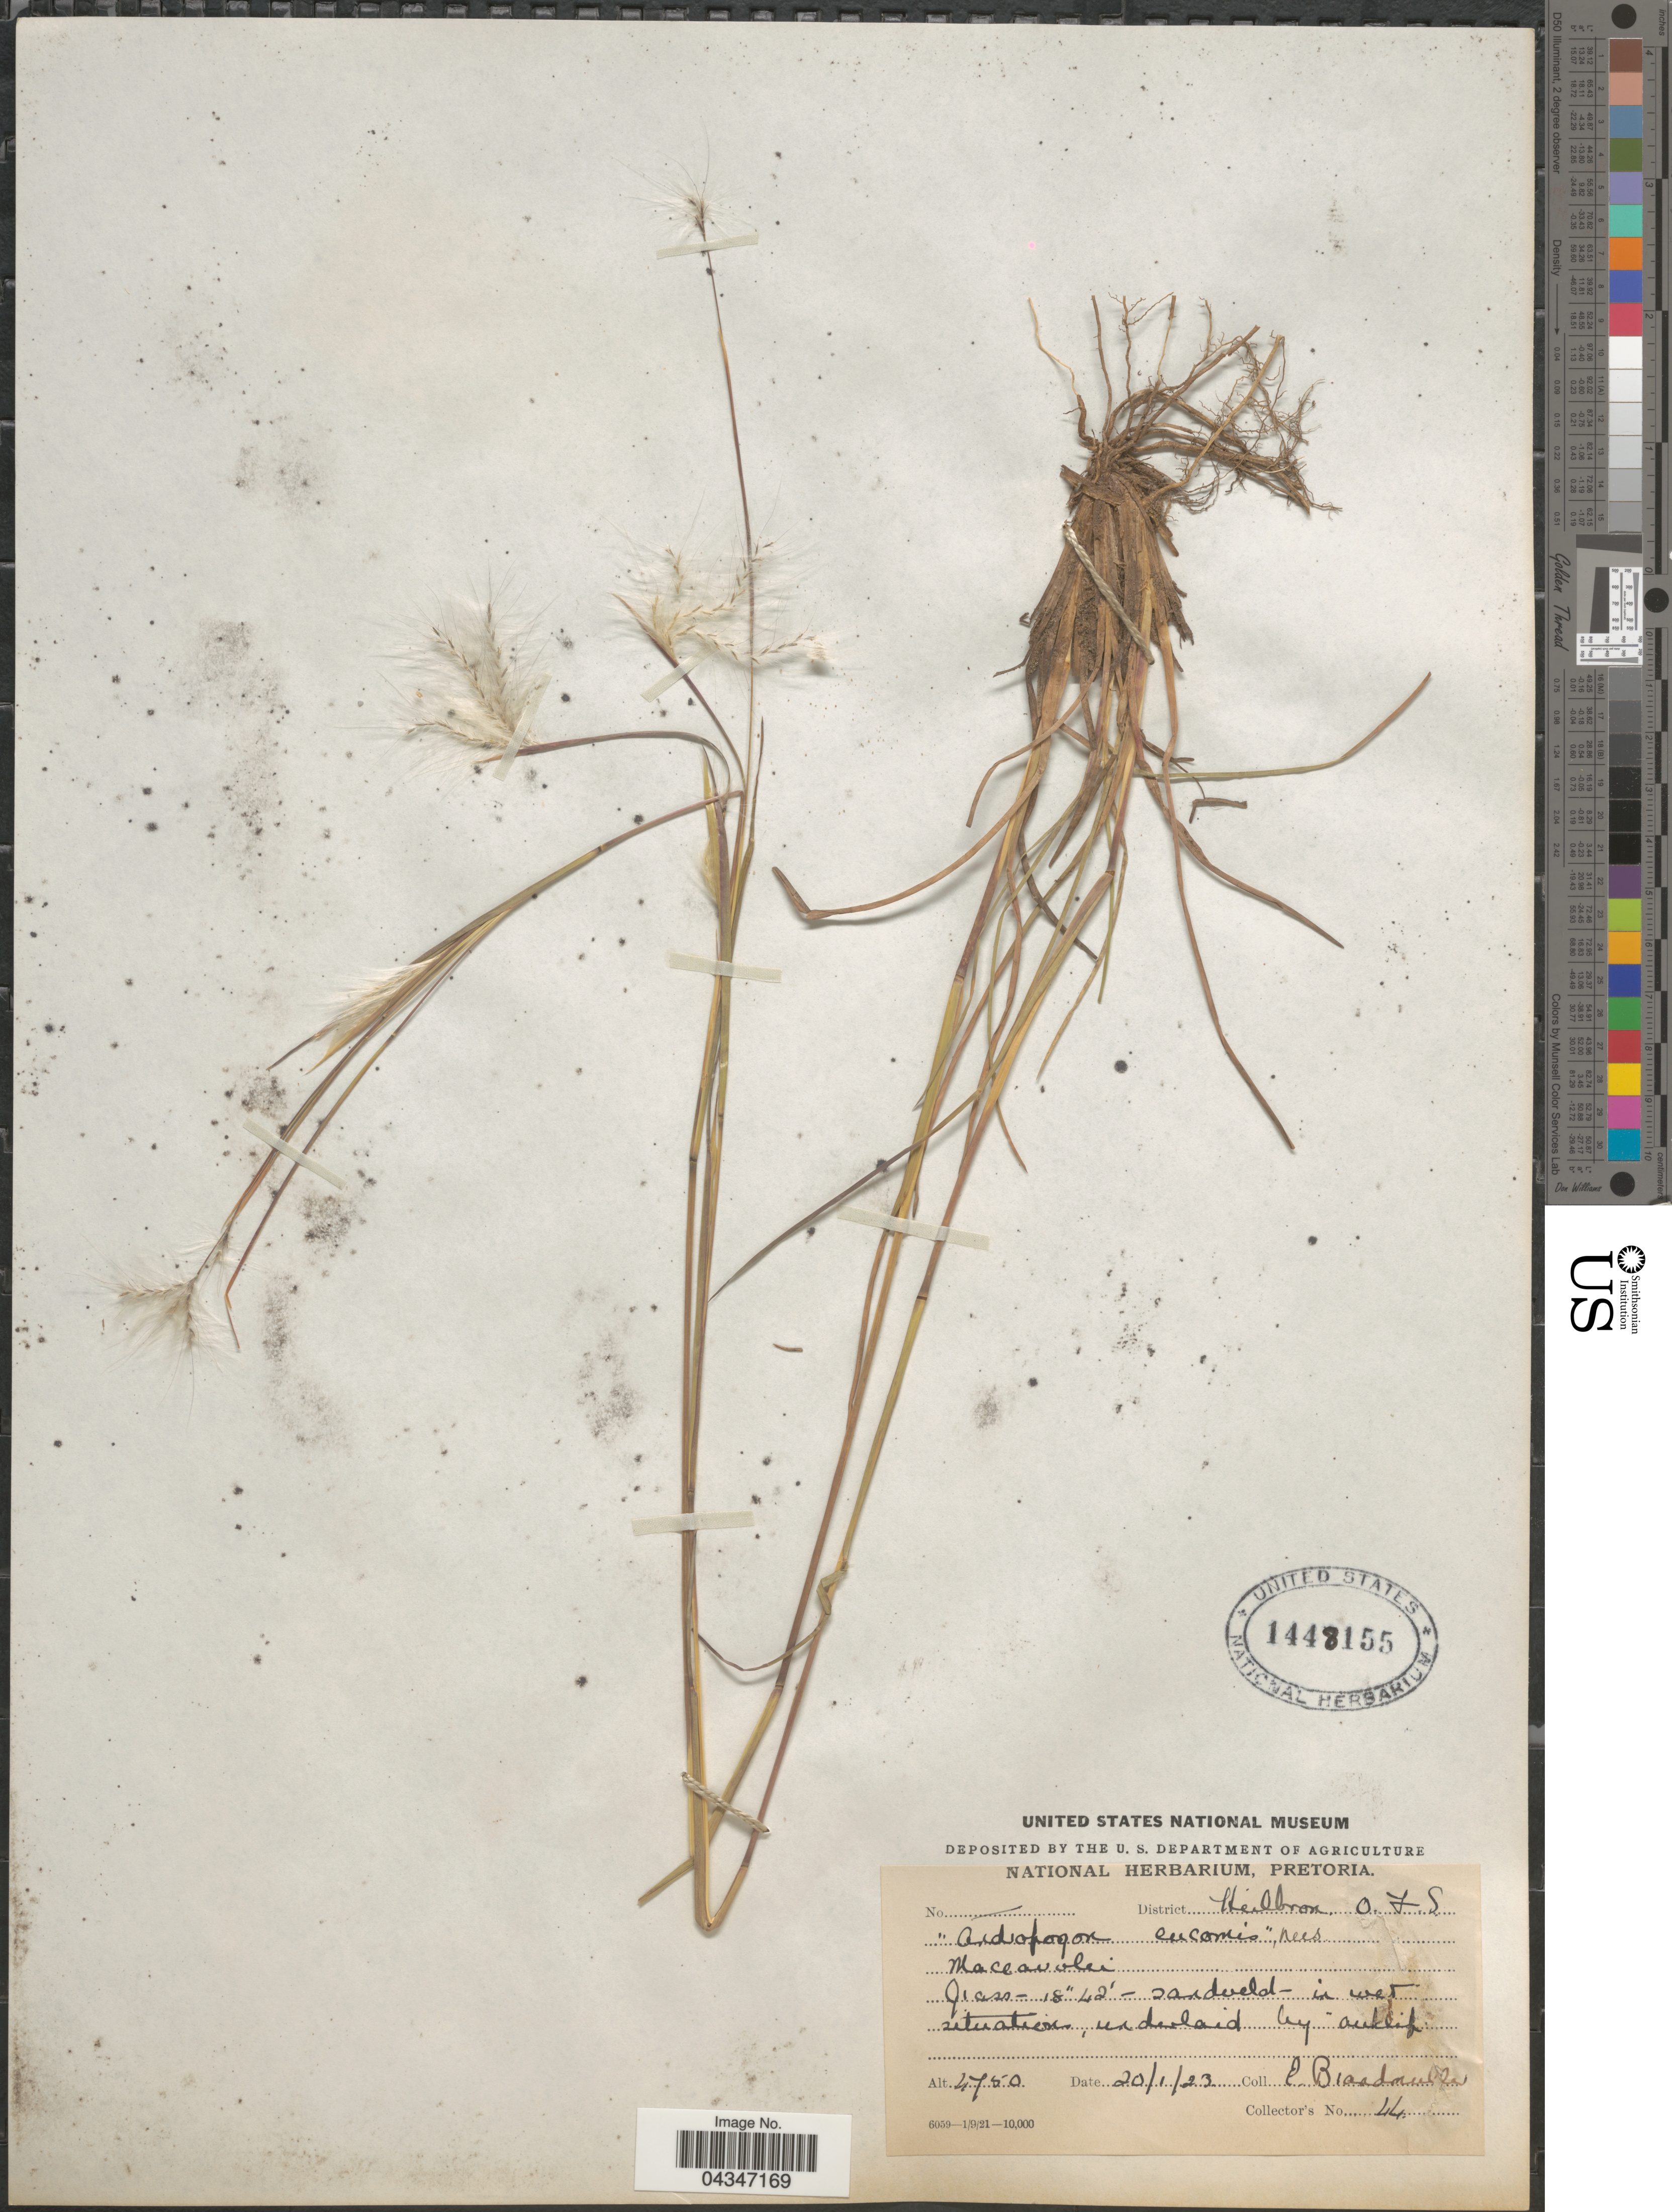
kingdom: Plantae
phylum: Tracheophyta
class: Liliopsida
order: Poales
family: Poaceae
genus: Andropogon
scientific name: Andropogon eucomus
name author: Nees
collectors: E. Brandmuller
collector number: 44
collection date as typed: Transcribed d/m/y: 20/1/23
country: South Africa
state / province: Free State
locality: District Heilbron O.F.S. Maccau vlei.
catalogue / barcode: US 1448155